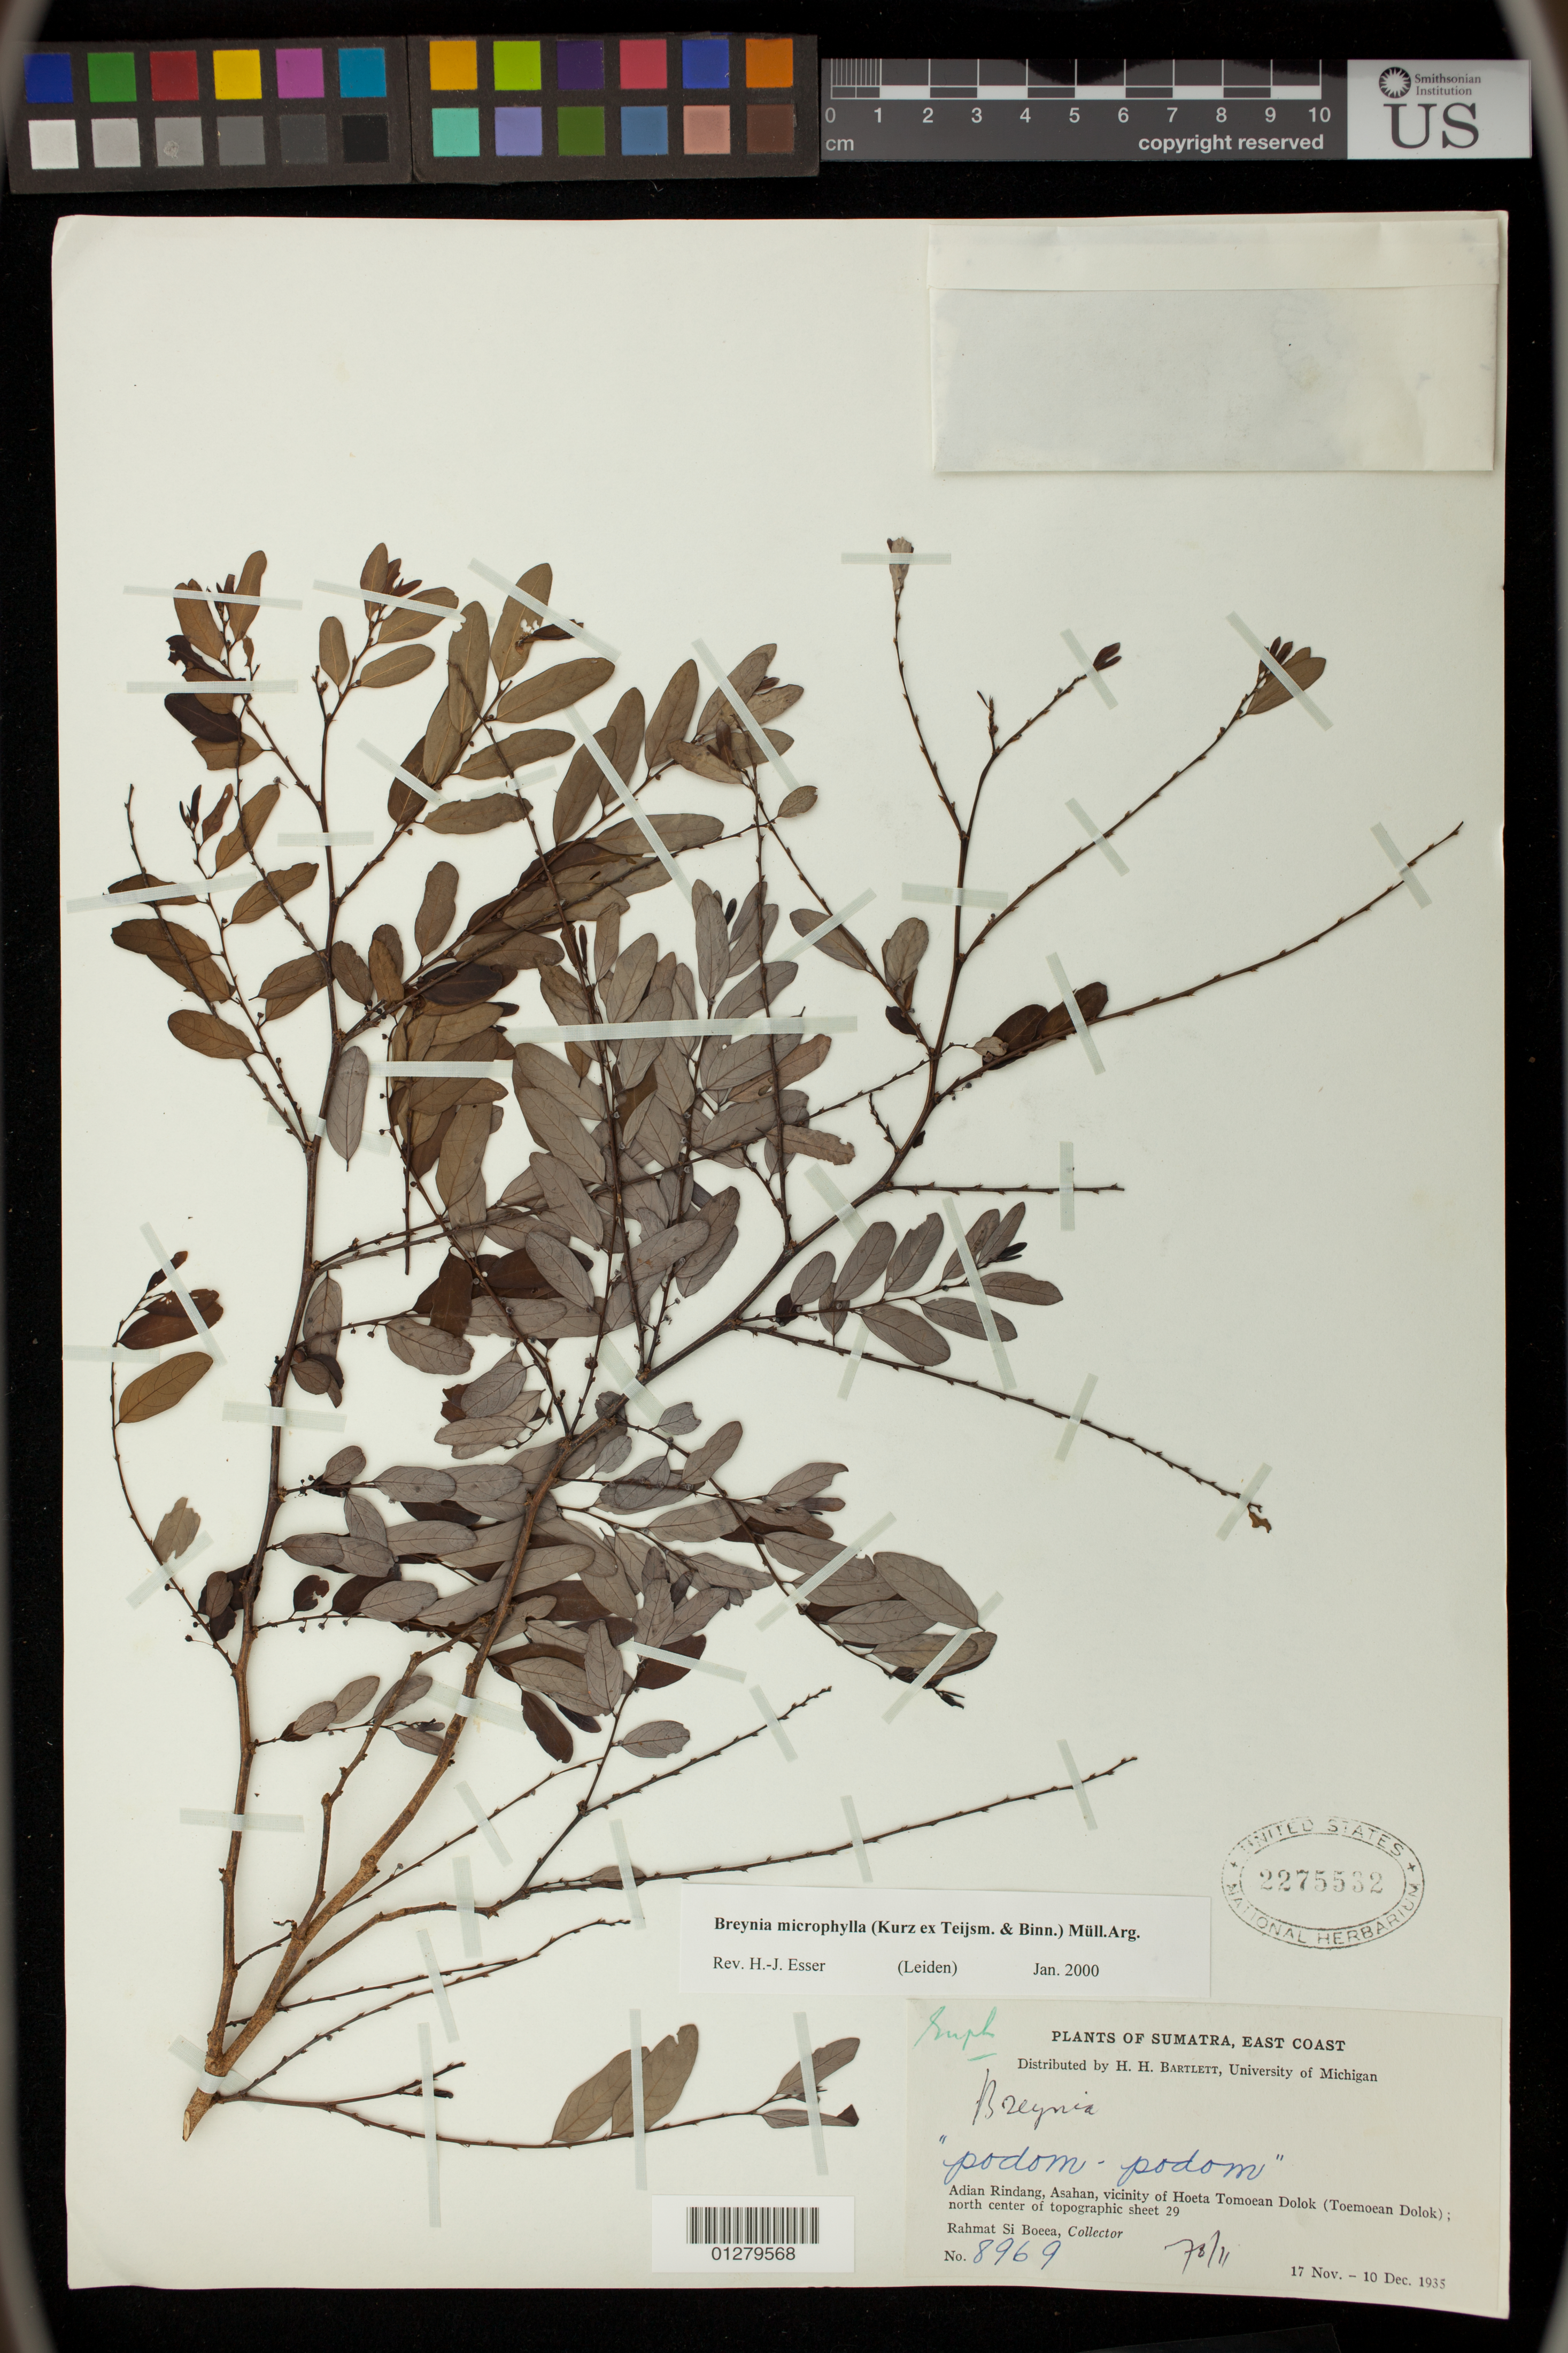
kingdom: Plantae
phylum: Tracheophyta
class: Magnoliopsida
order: Malpighiales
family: Phyllanthaceae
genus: Breynia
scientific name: Breynia microphylla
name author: (Kurz ex Teijsm. & Binn.) Müll. Arg.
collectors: Rahmat Si Boeea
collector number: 8969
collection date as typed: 17 Nov 1935 to 10 Dec 1935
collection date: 1935-11-17/1935-12-10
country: Indonesia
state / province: Sumatra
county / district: Sumatera Utara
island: Sumatra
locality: Sumatra, East coast, Adian Rindang, Asahan, vicinity of Hoeta Tomoean Dolok (Toemoean Dolok), north center of topographic sheet 29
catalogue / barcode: US 2275532